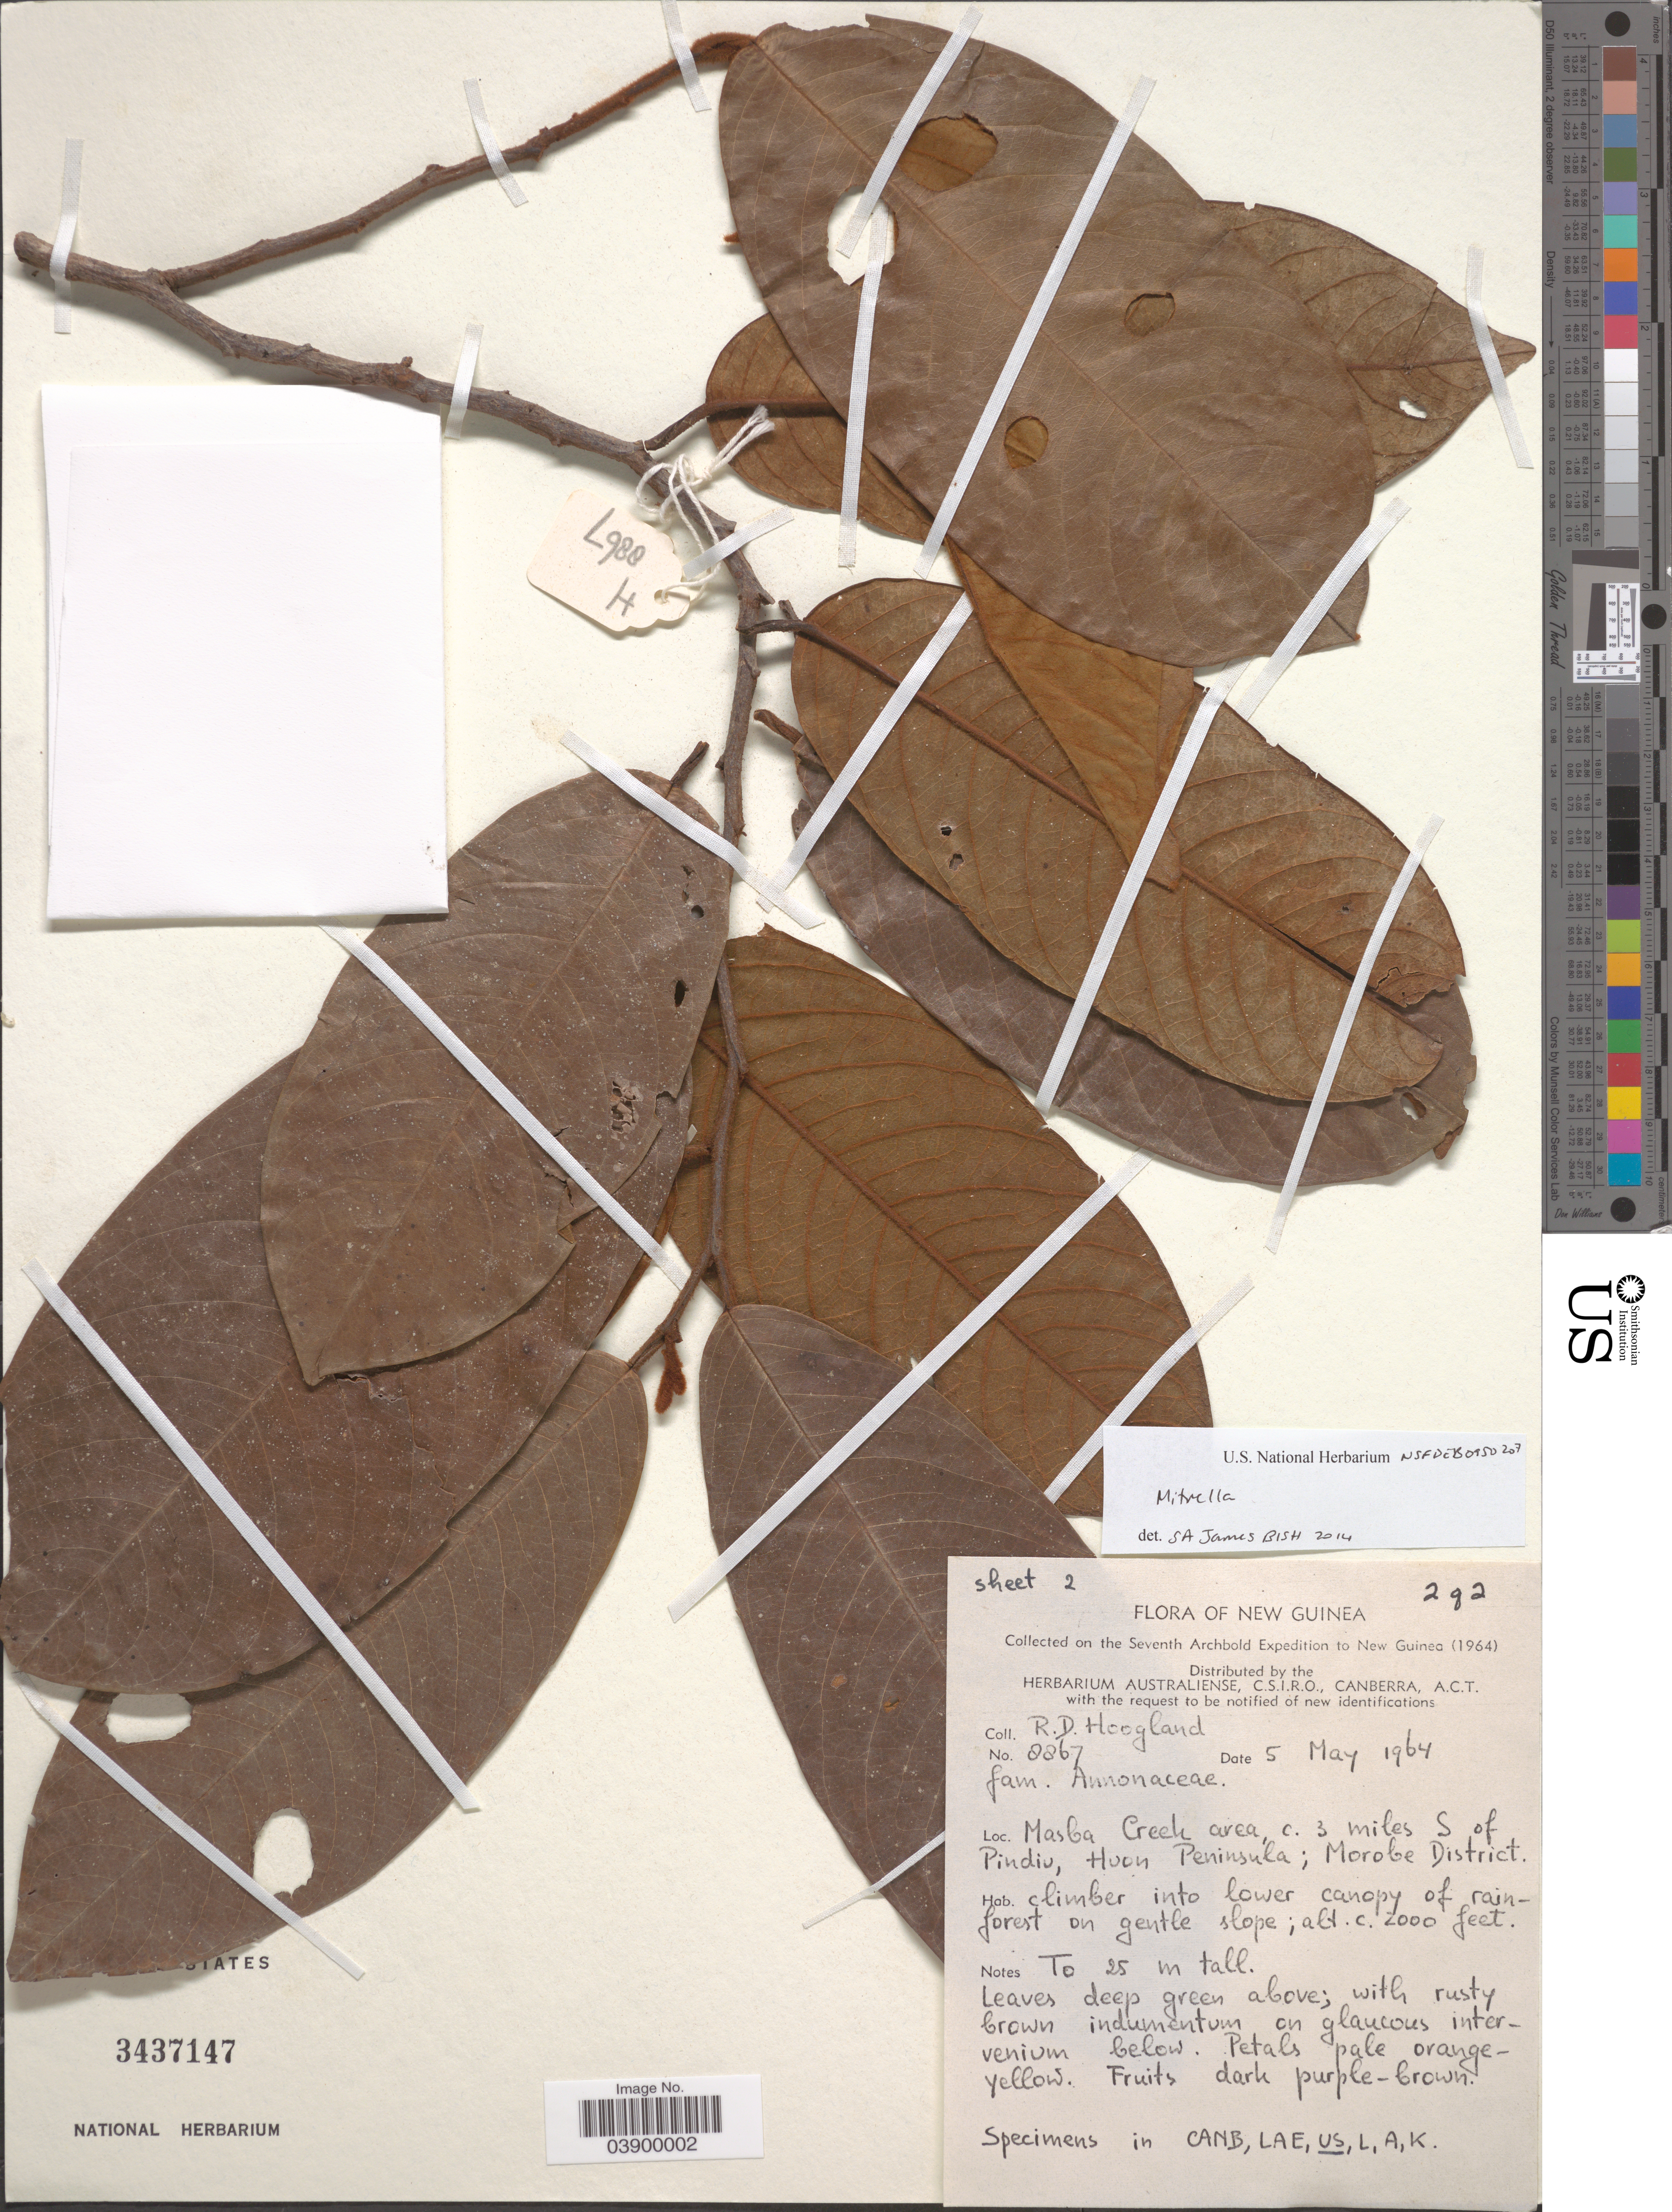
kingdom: Plantae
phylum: Tracheophyta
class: Magnoliopsida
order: Magnoliales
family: Annonaceae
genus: Mitrella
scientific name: Mitrella sp.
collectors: R. D. Hoogland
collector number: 8867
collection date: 1964-05-05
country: Papua New Guinea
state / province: Morobe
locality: New Guinea. Masba Creek area, c. 3 miles S of Pindiu, Huon Peninsula; Morobe District.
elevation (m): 610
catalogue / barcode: US 3437147